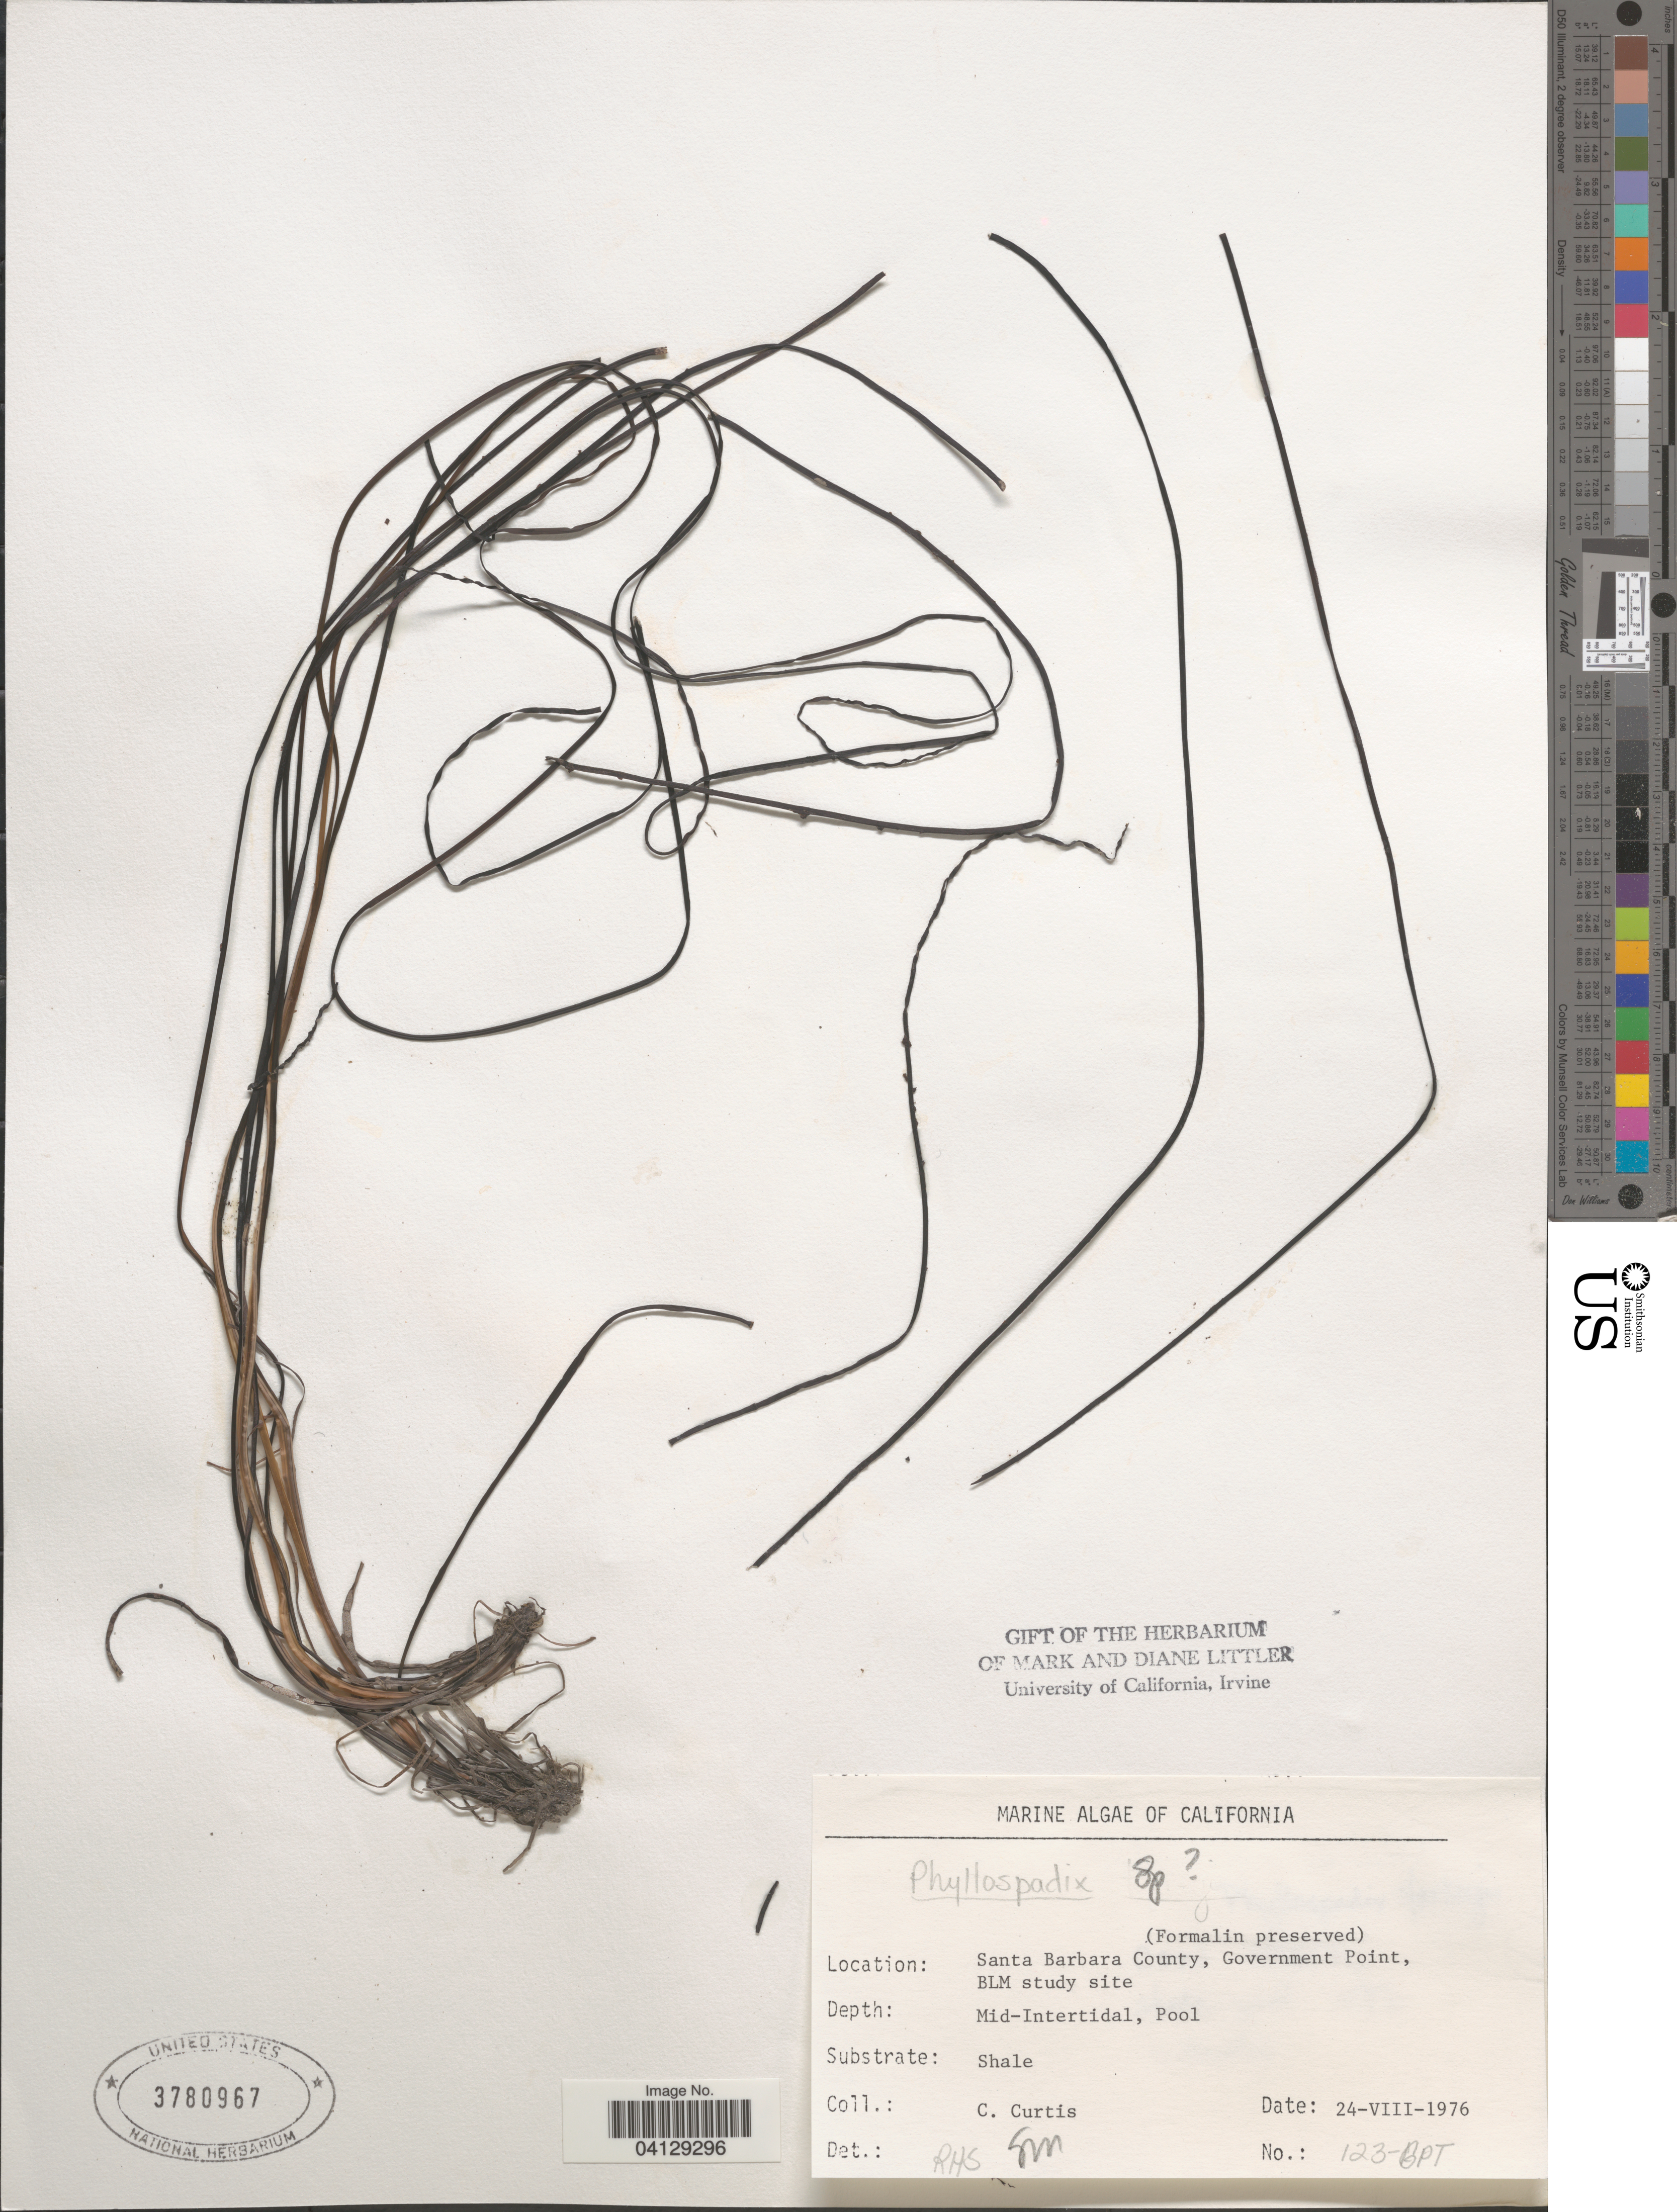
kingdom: Plantae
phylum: Tracheophyta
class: Liliopsida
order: Alismatales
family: Zosteraceae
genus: Phyllospadix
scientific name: Phyllospadix sp.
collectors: C. Curtis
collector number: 123-BPT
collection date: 1976-08-24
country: United States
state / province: California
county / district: Santa Barbara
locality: Santa Barbara County, Government Point, BLM study site.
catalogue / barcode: US 3780967